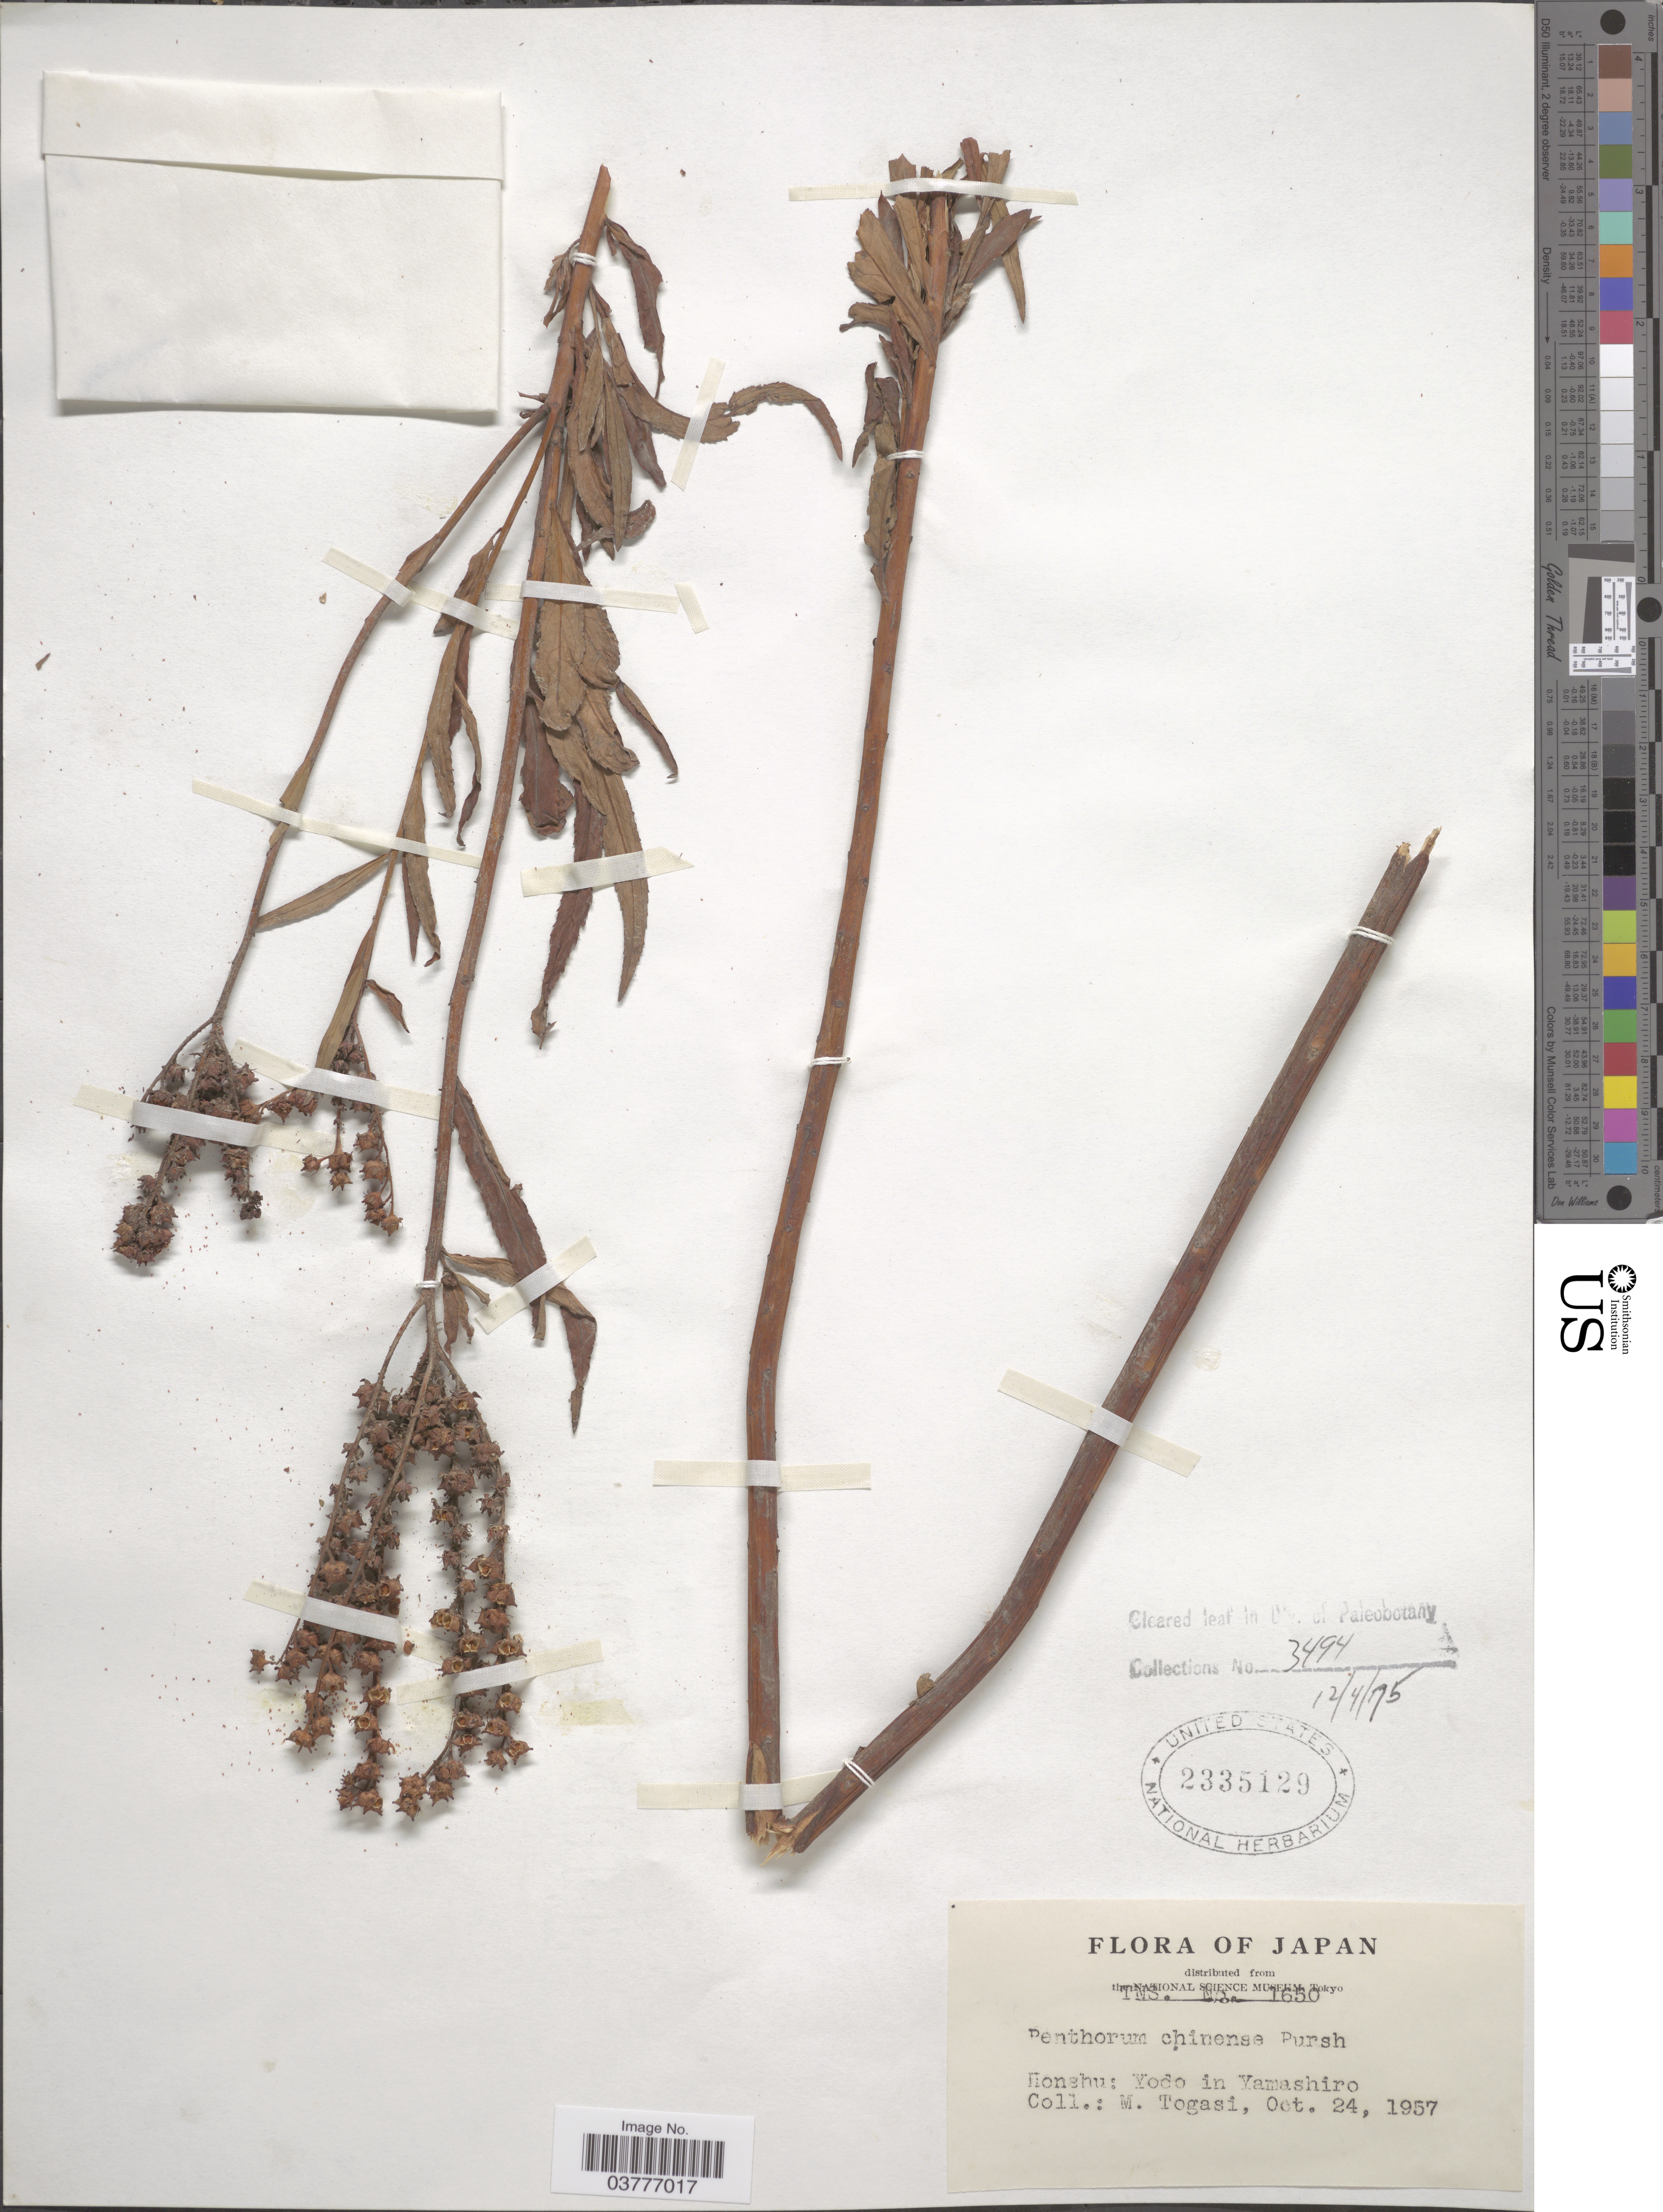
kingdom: Plantae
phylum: Tracheophyta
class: Magnoliopsida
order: Saxifragales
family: Penthoraceae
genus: Penthorum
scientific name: Penthorum chinense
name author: Pursh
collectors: M. Togasi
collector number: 1650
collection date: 1957-10-24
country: Japan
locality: Honshu: Yodo in Yamashiro.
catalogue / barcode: US 2335129